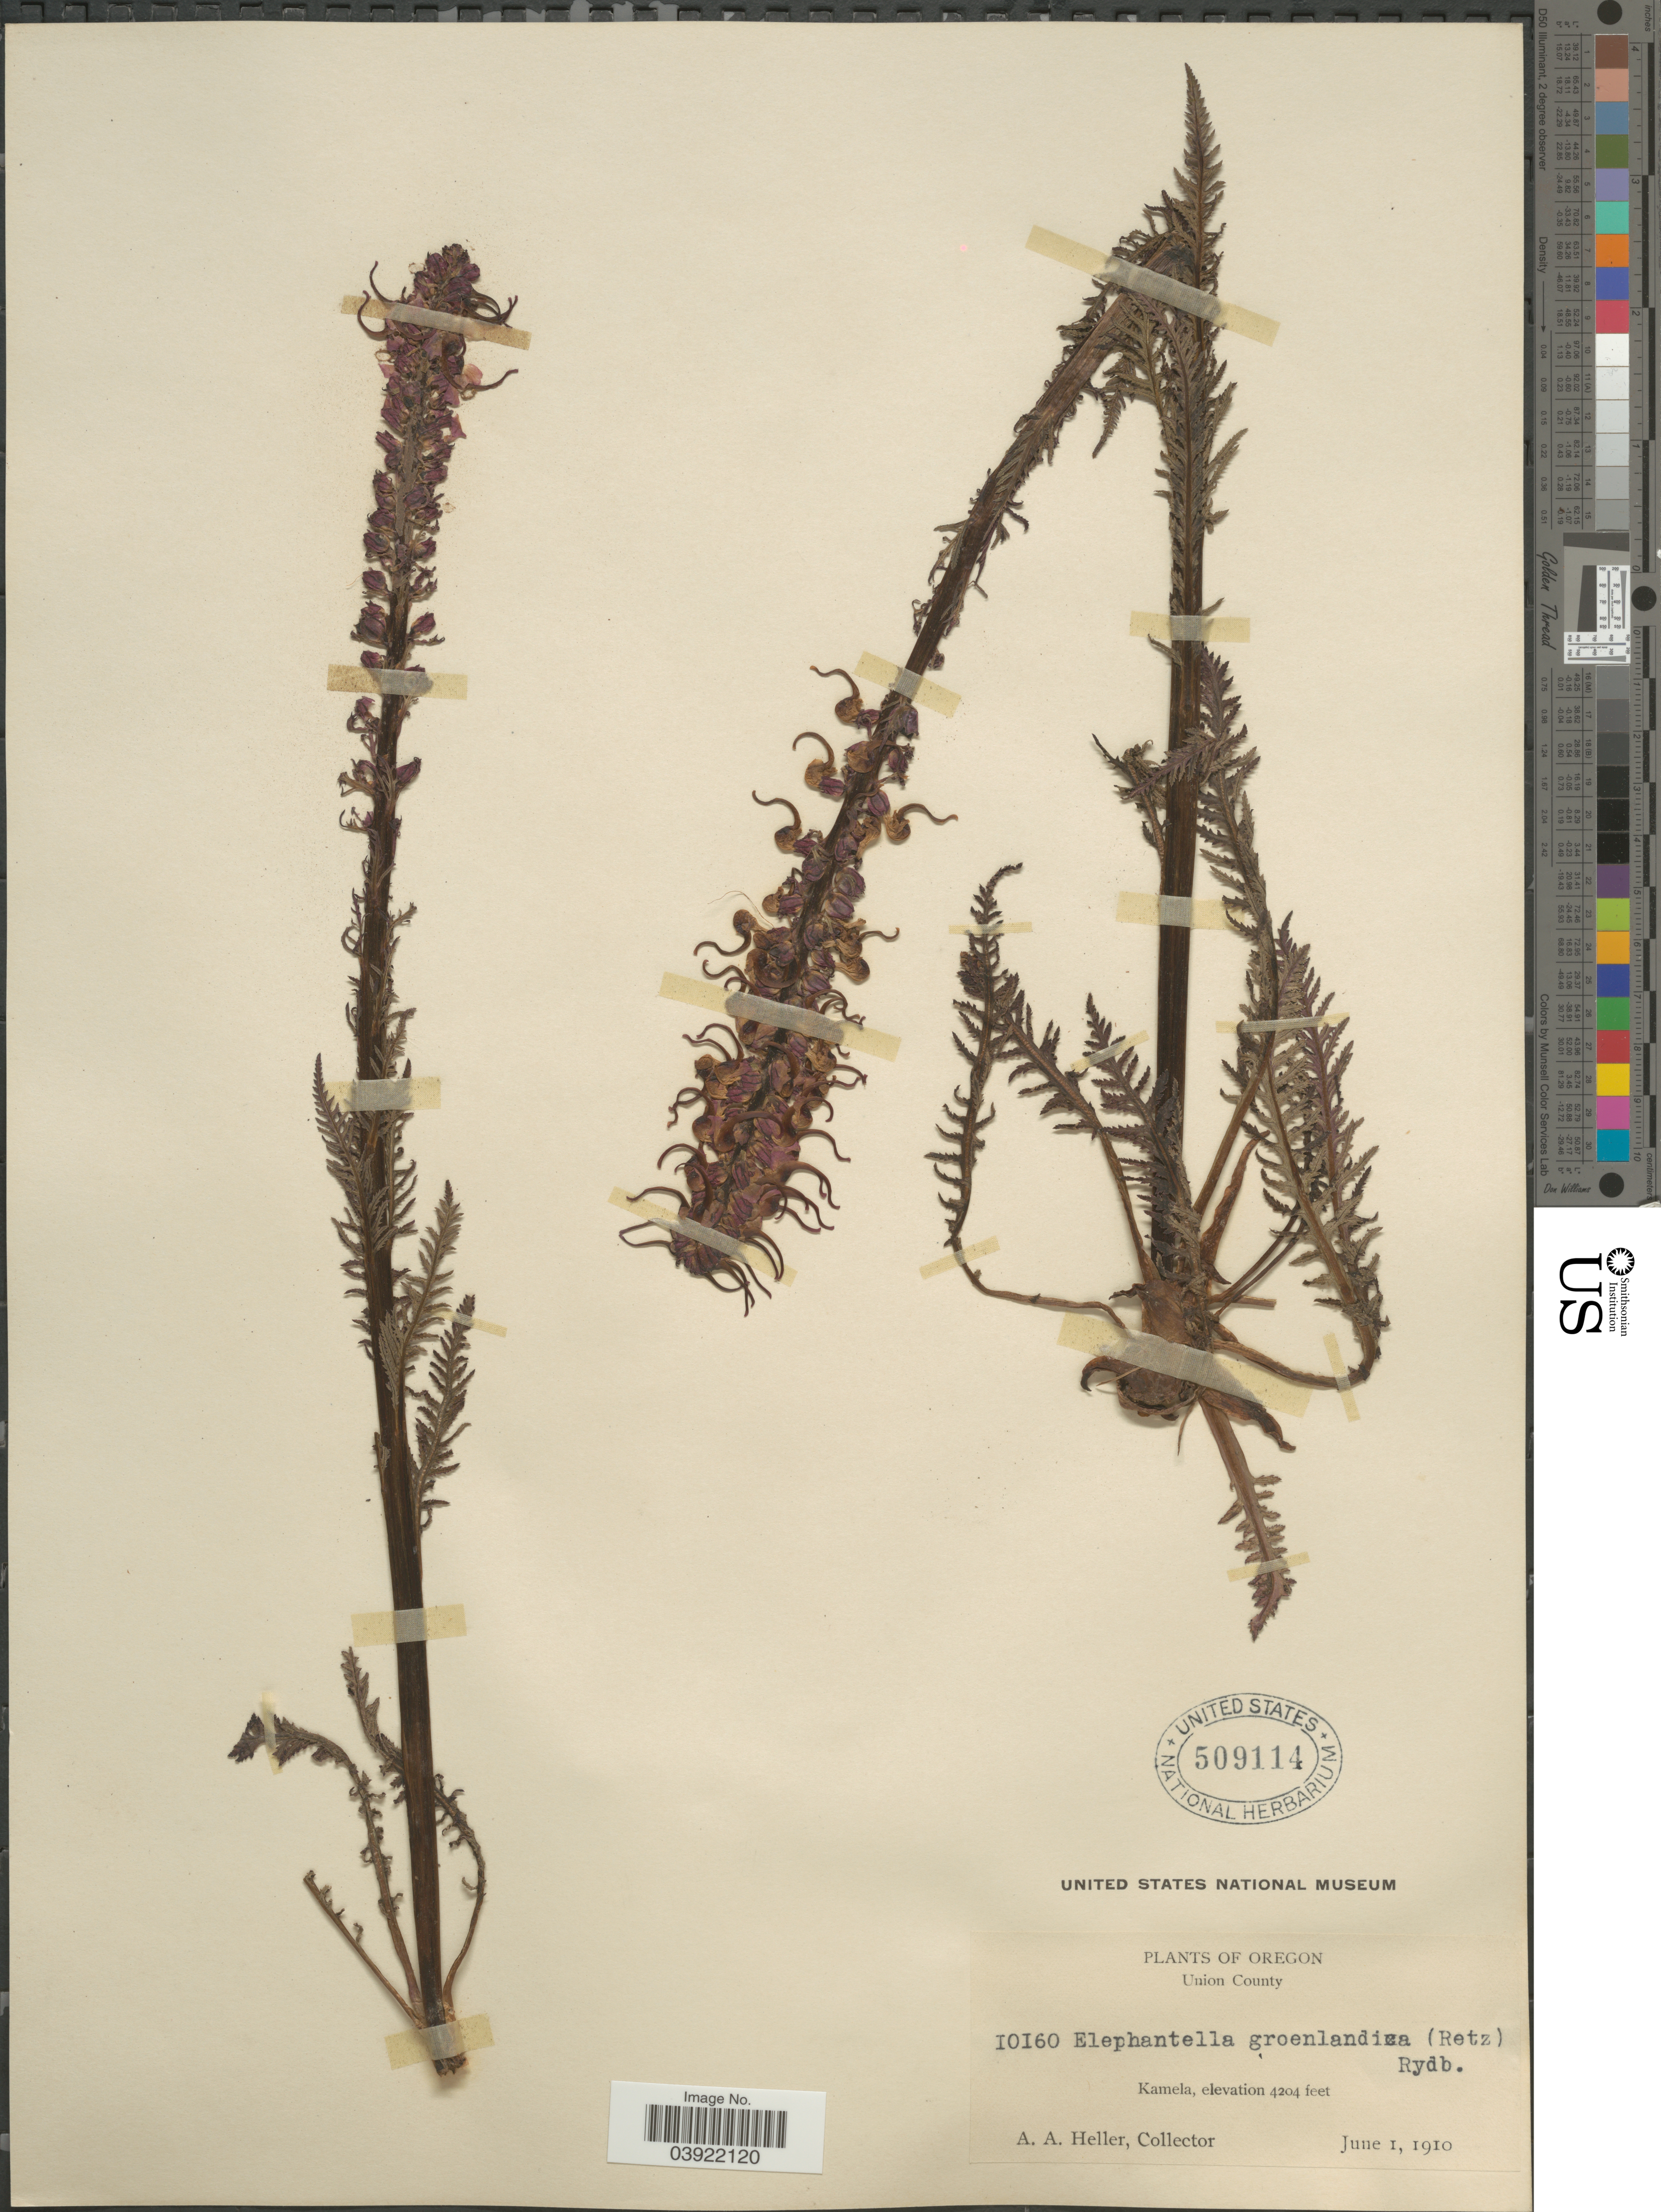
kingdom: Plantae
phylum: Tracheophyta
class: Magnoliopsida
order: Lamiales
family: Orobanchaceae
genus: Pedicularis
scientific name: Pedicularis groenlandica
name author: Retz.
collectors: A. A. Heller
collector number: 10160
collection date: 1910-06-01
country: United States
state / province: Oregon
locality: Union County. Kamela.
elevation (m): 1281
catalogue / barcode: US 509114